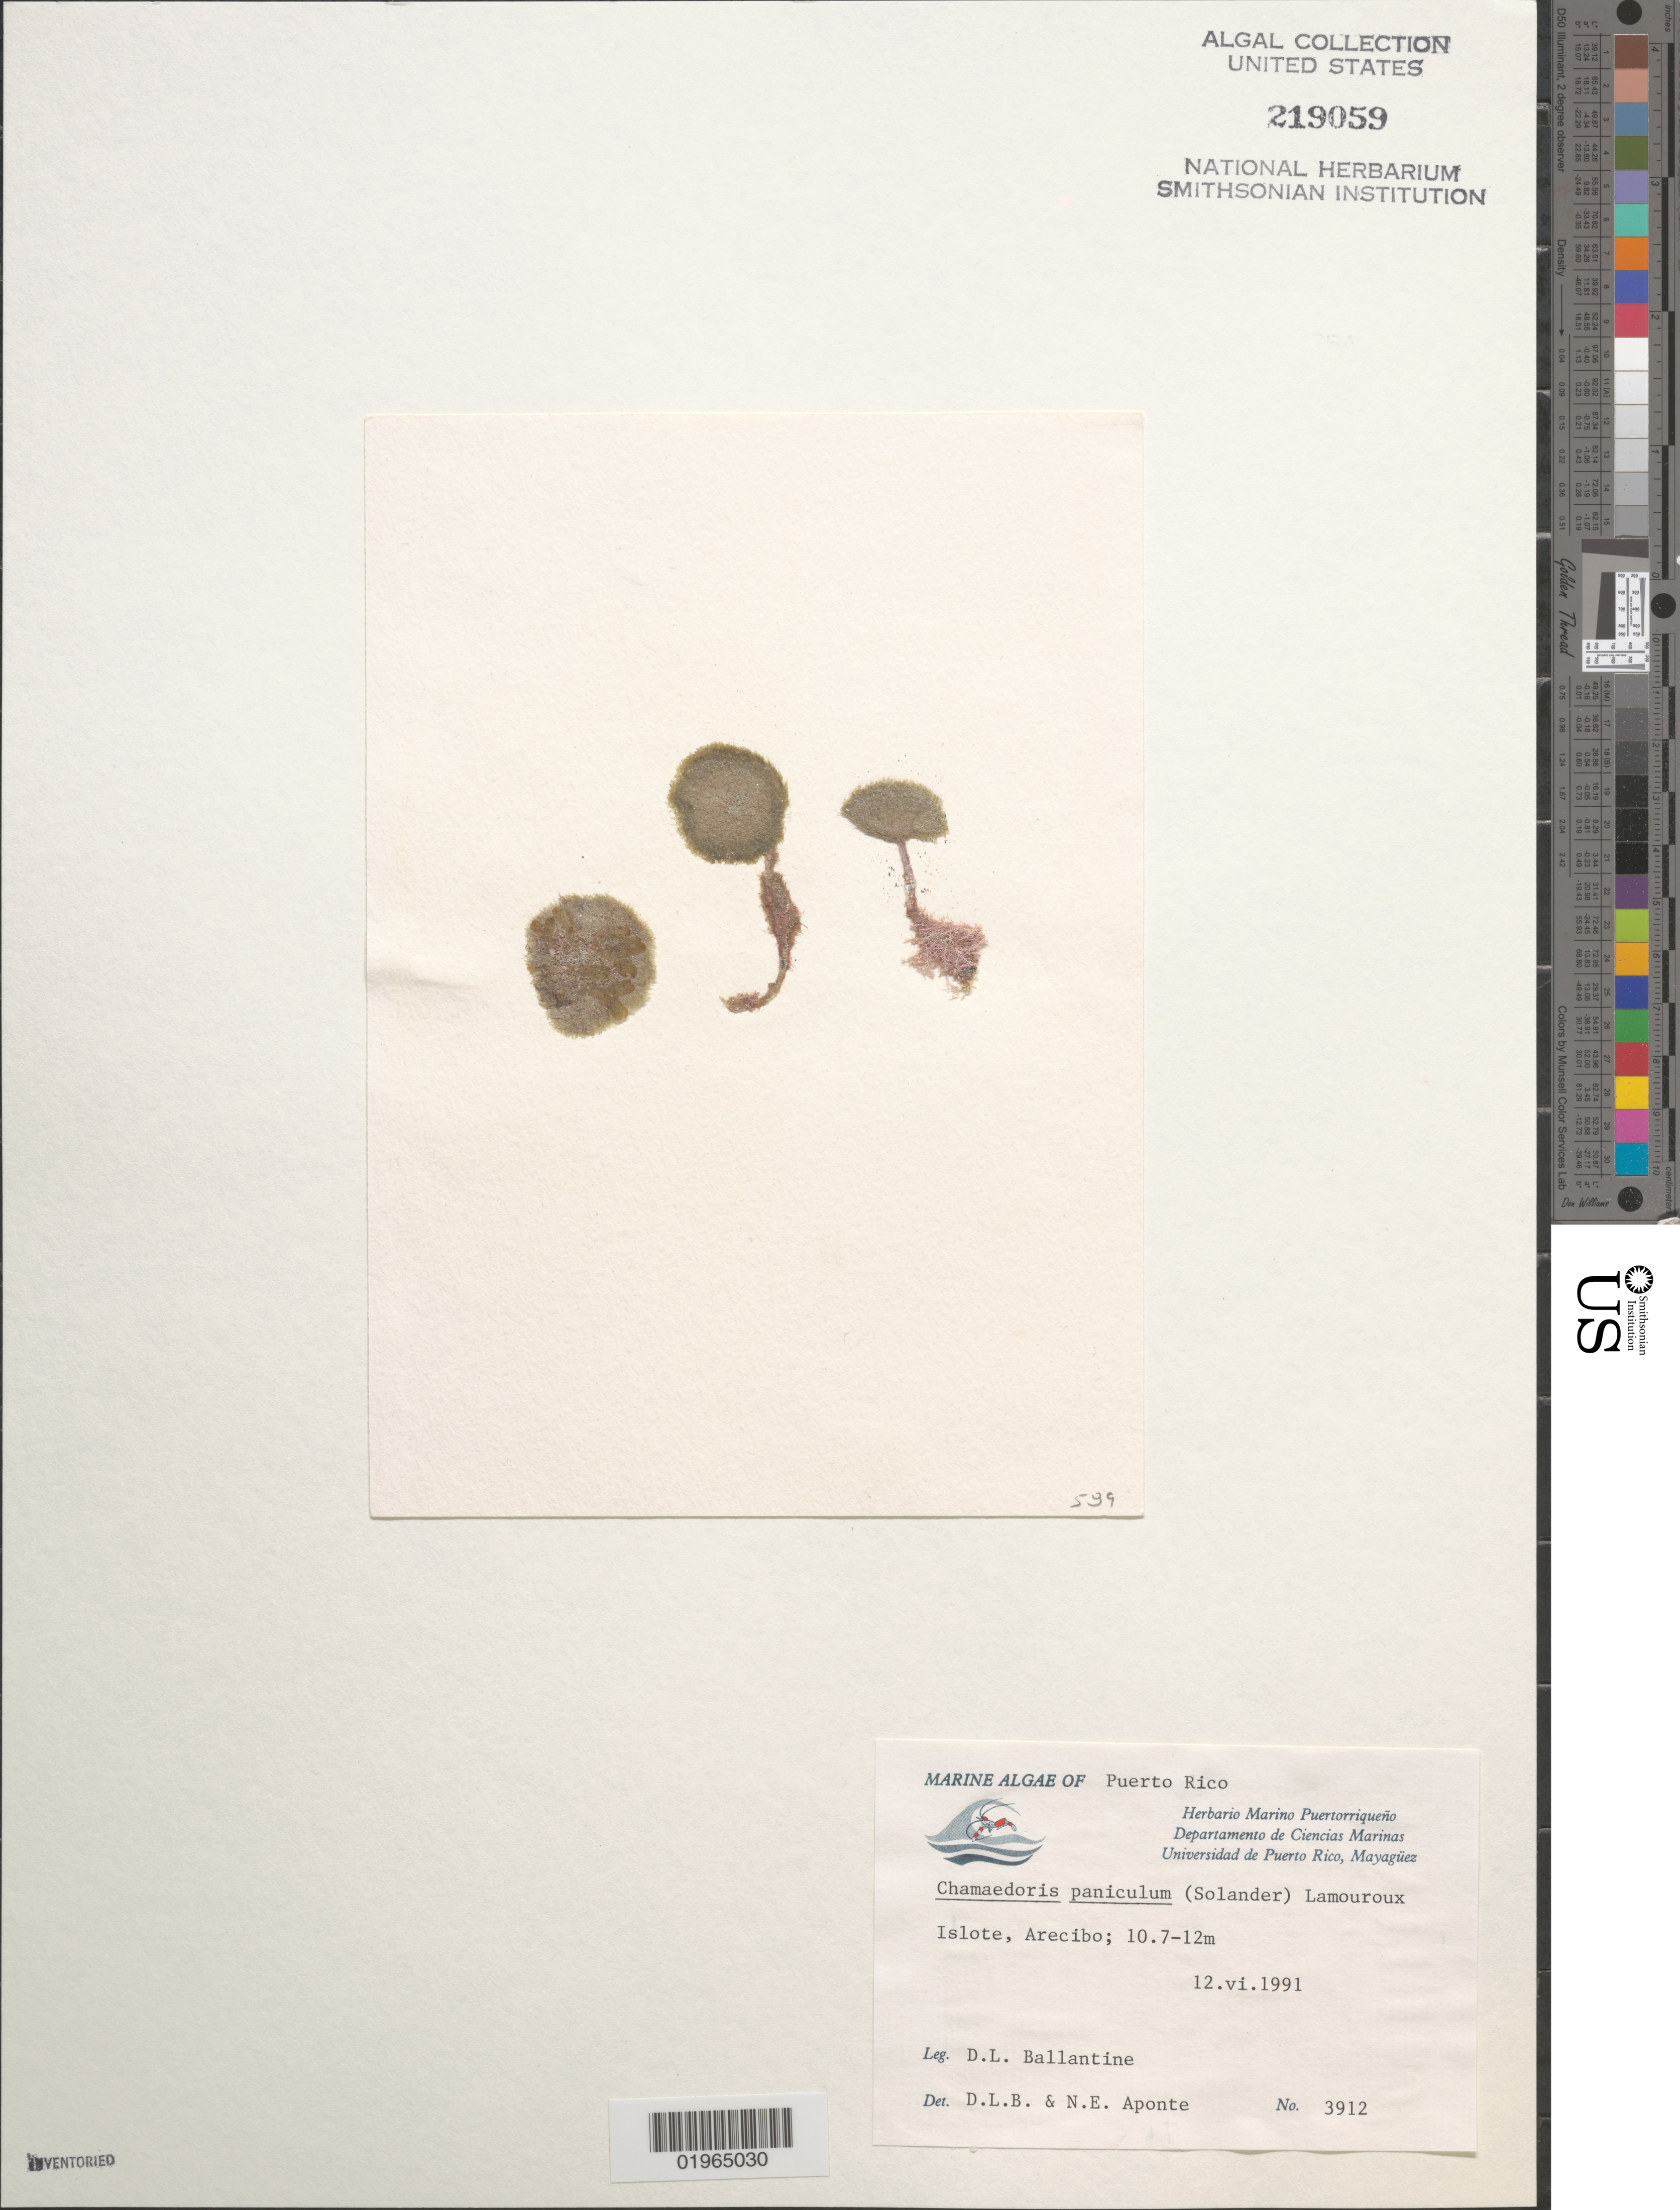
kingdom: Plantae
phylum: Chlorophyta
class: Ulvophyceae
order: Siphonocladales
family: Siphonocladaceae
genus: Chamaedoris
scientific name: Chamaedoris peniculum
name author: (J. Ellis & Sol.) Kuntze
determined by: Ballantine, D. L.; Aponte, N. E.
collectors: D.L. Ballantine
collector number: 3912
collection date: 1991-06-12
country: Puerto Rico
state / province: Arecibo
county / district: Islote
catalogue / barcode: US 219059